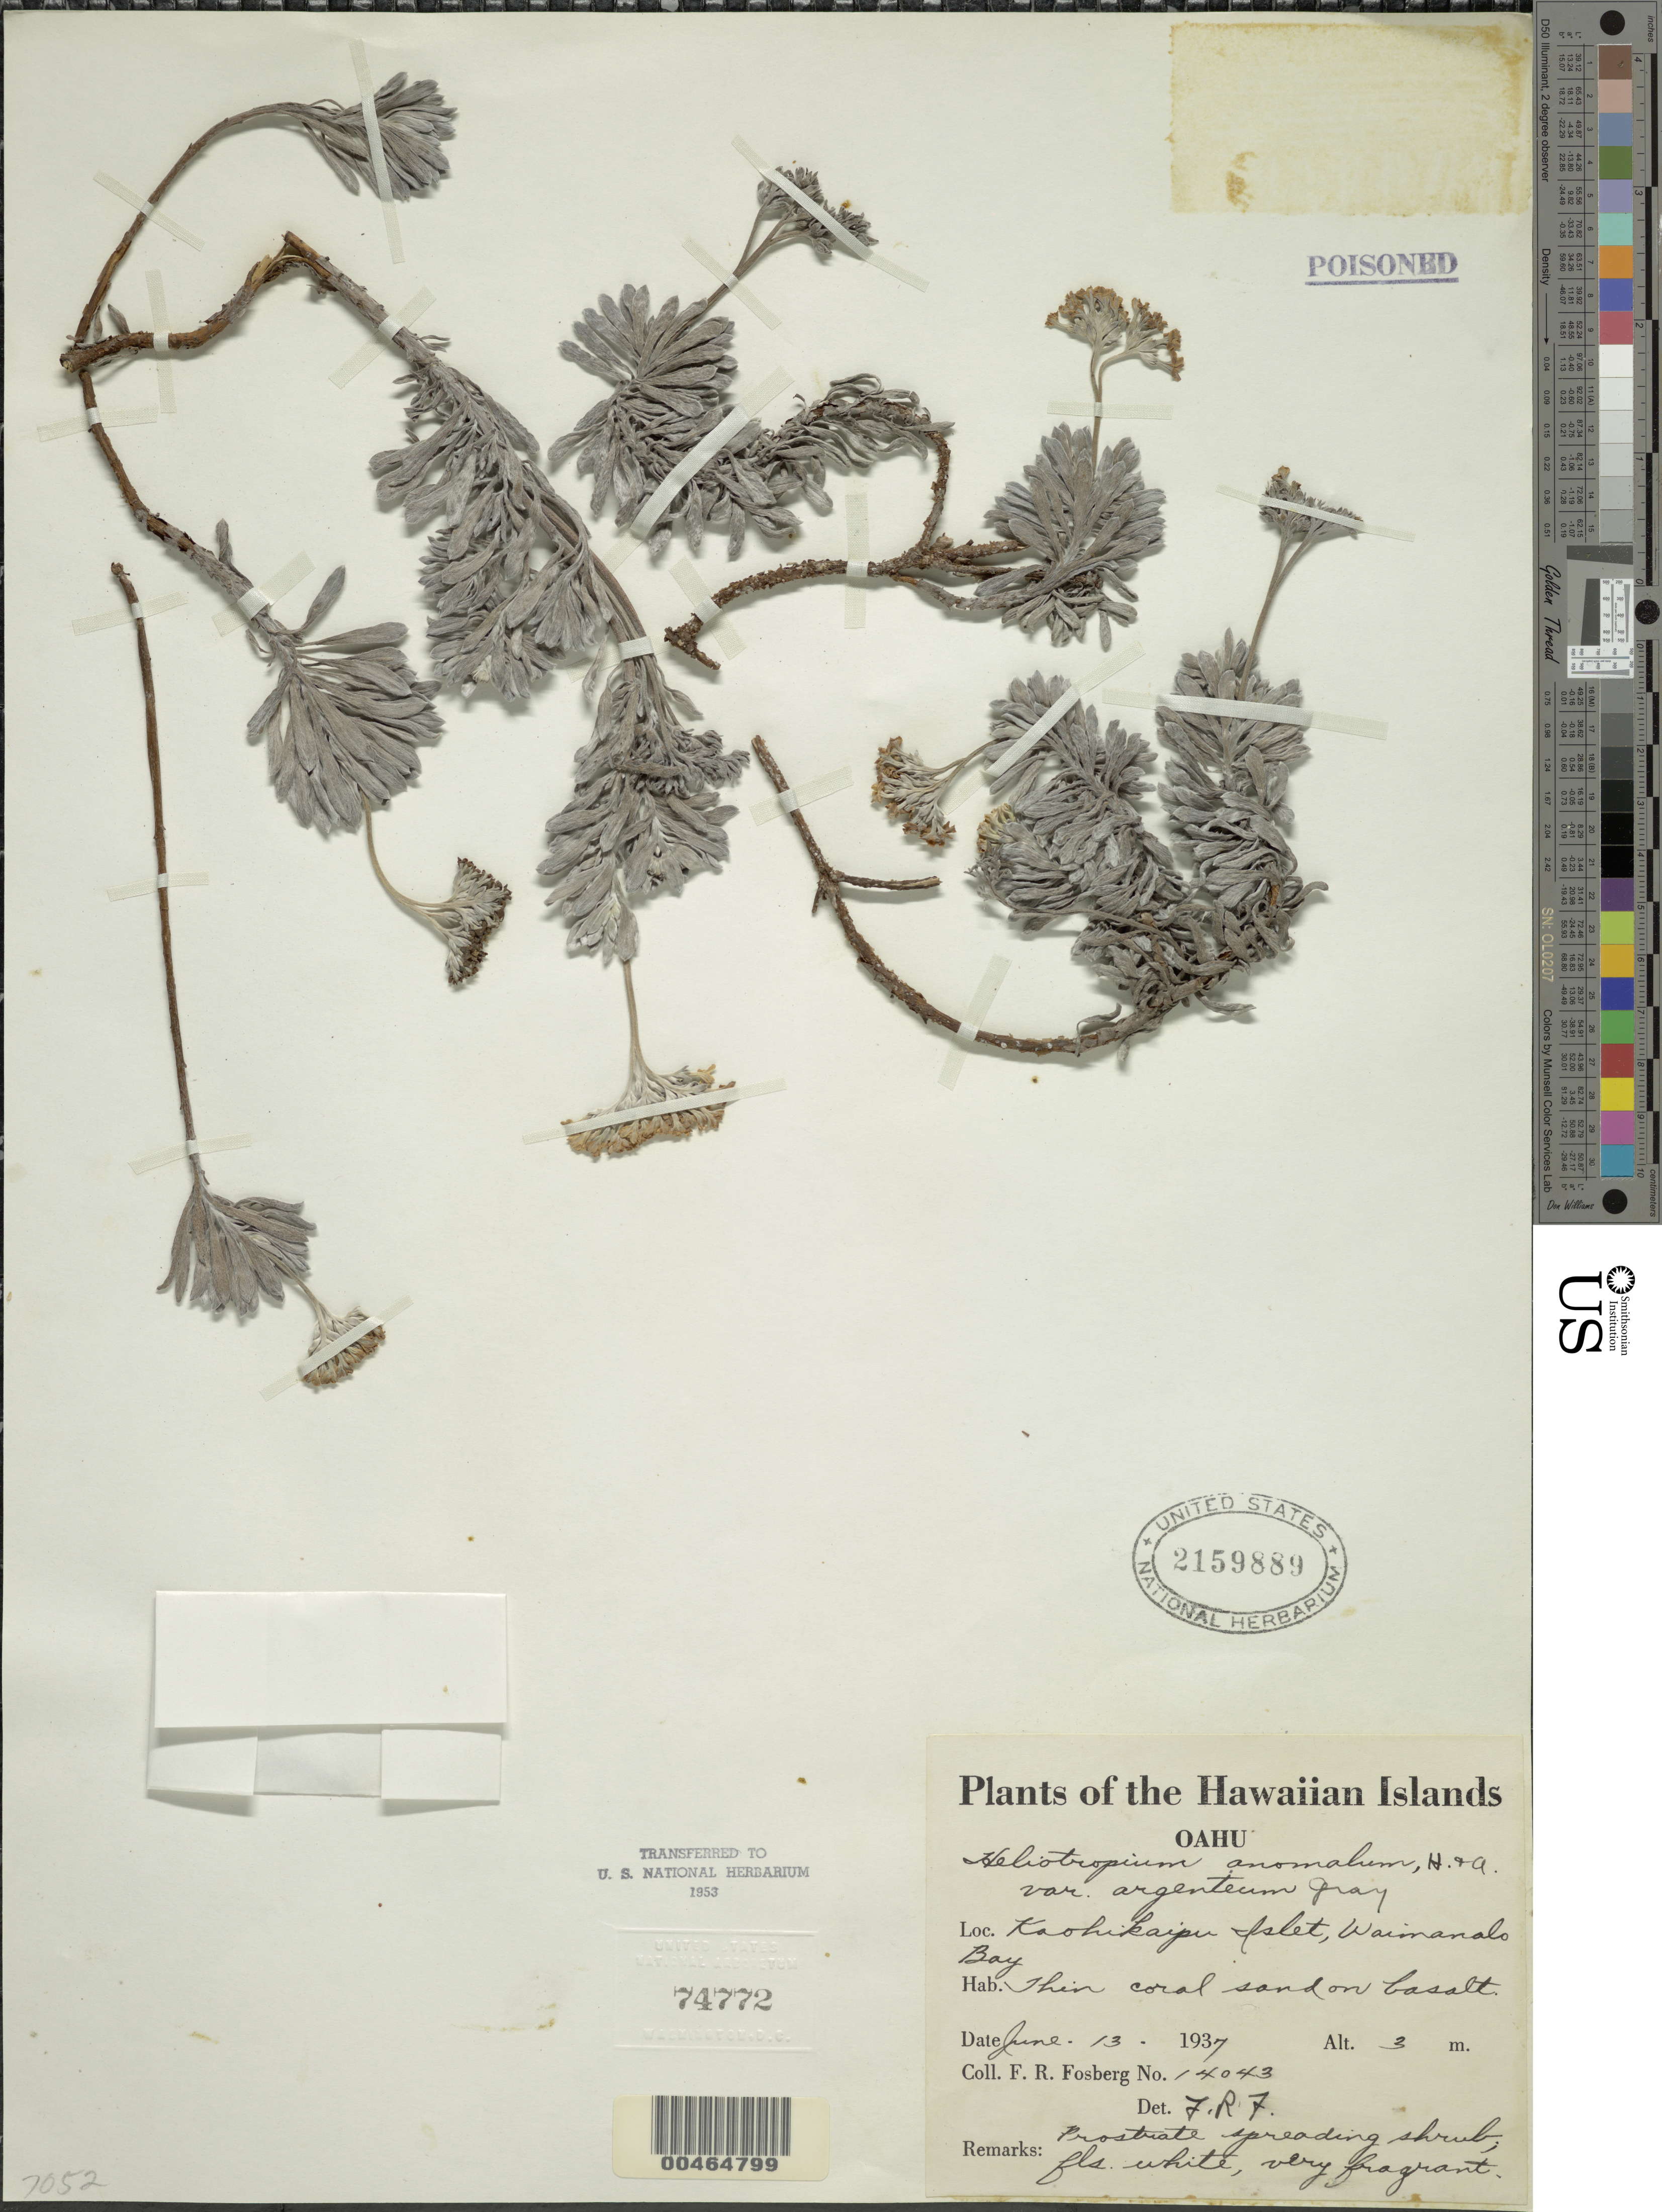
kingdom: Plantae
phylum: Tracheophyta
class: Magnoliopsida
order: Boraginales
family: Heliotropiaceae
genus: Heliotropium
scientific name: Heliotropium anomalum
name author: Hook. & Arn.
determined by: Wagner, W. L., (BOT), Smithsonian Institution - National Museum of Natural History (UNITED STATES)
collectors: F. R. Fosberg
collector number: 14043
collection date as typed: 13 Jun 1937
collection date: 1937-06-13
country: United States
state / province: Hawaii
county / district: Kauai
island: Kaua'i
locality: Kaohikaipu Islet, Waimanalo Bay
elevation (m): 3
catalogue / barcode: US 2159889